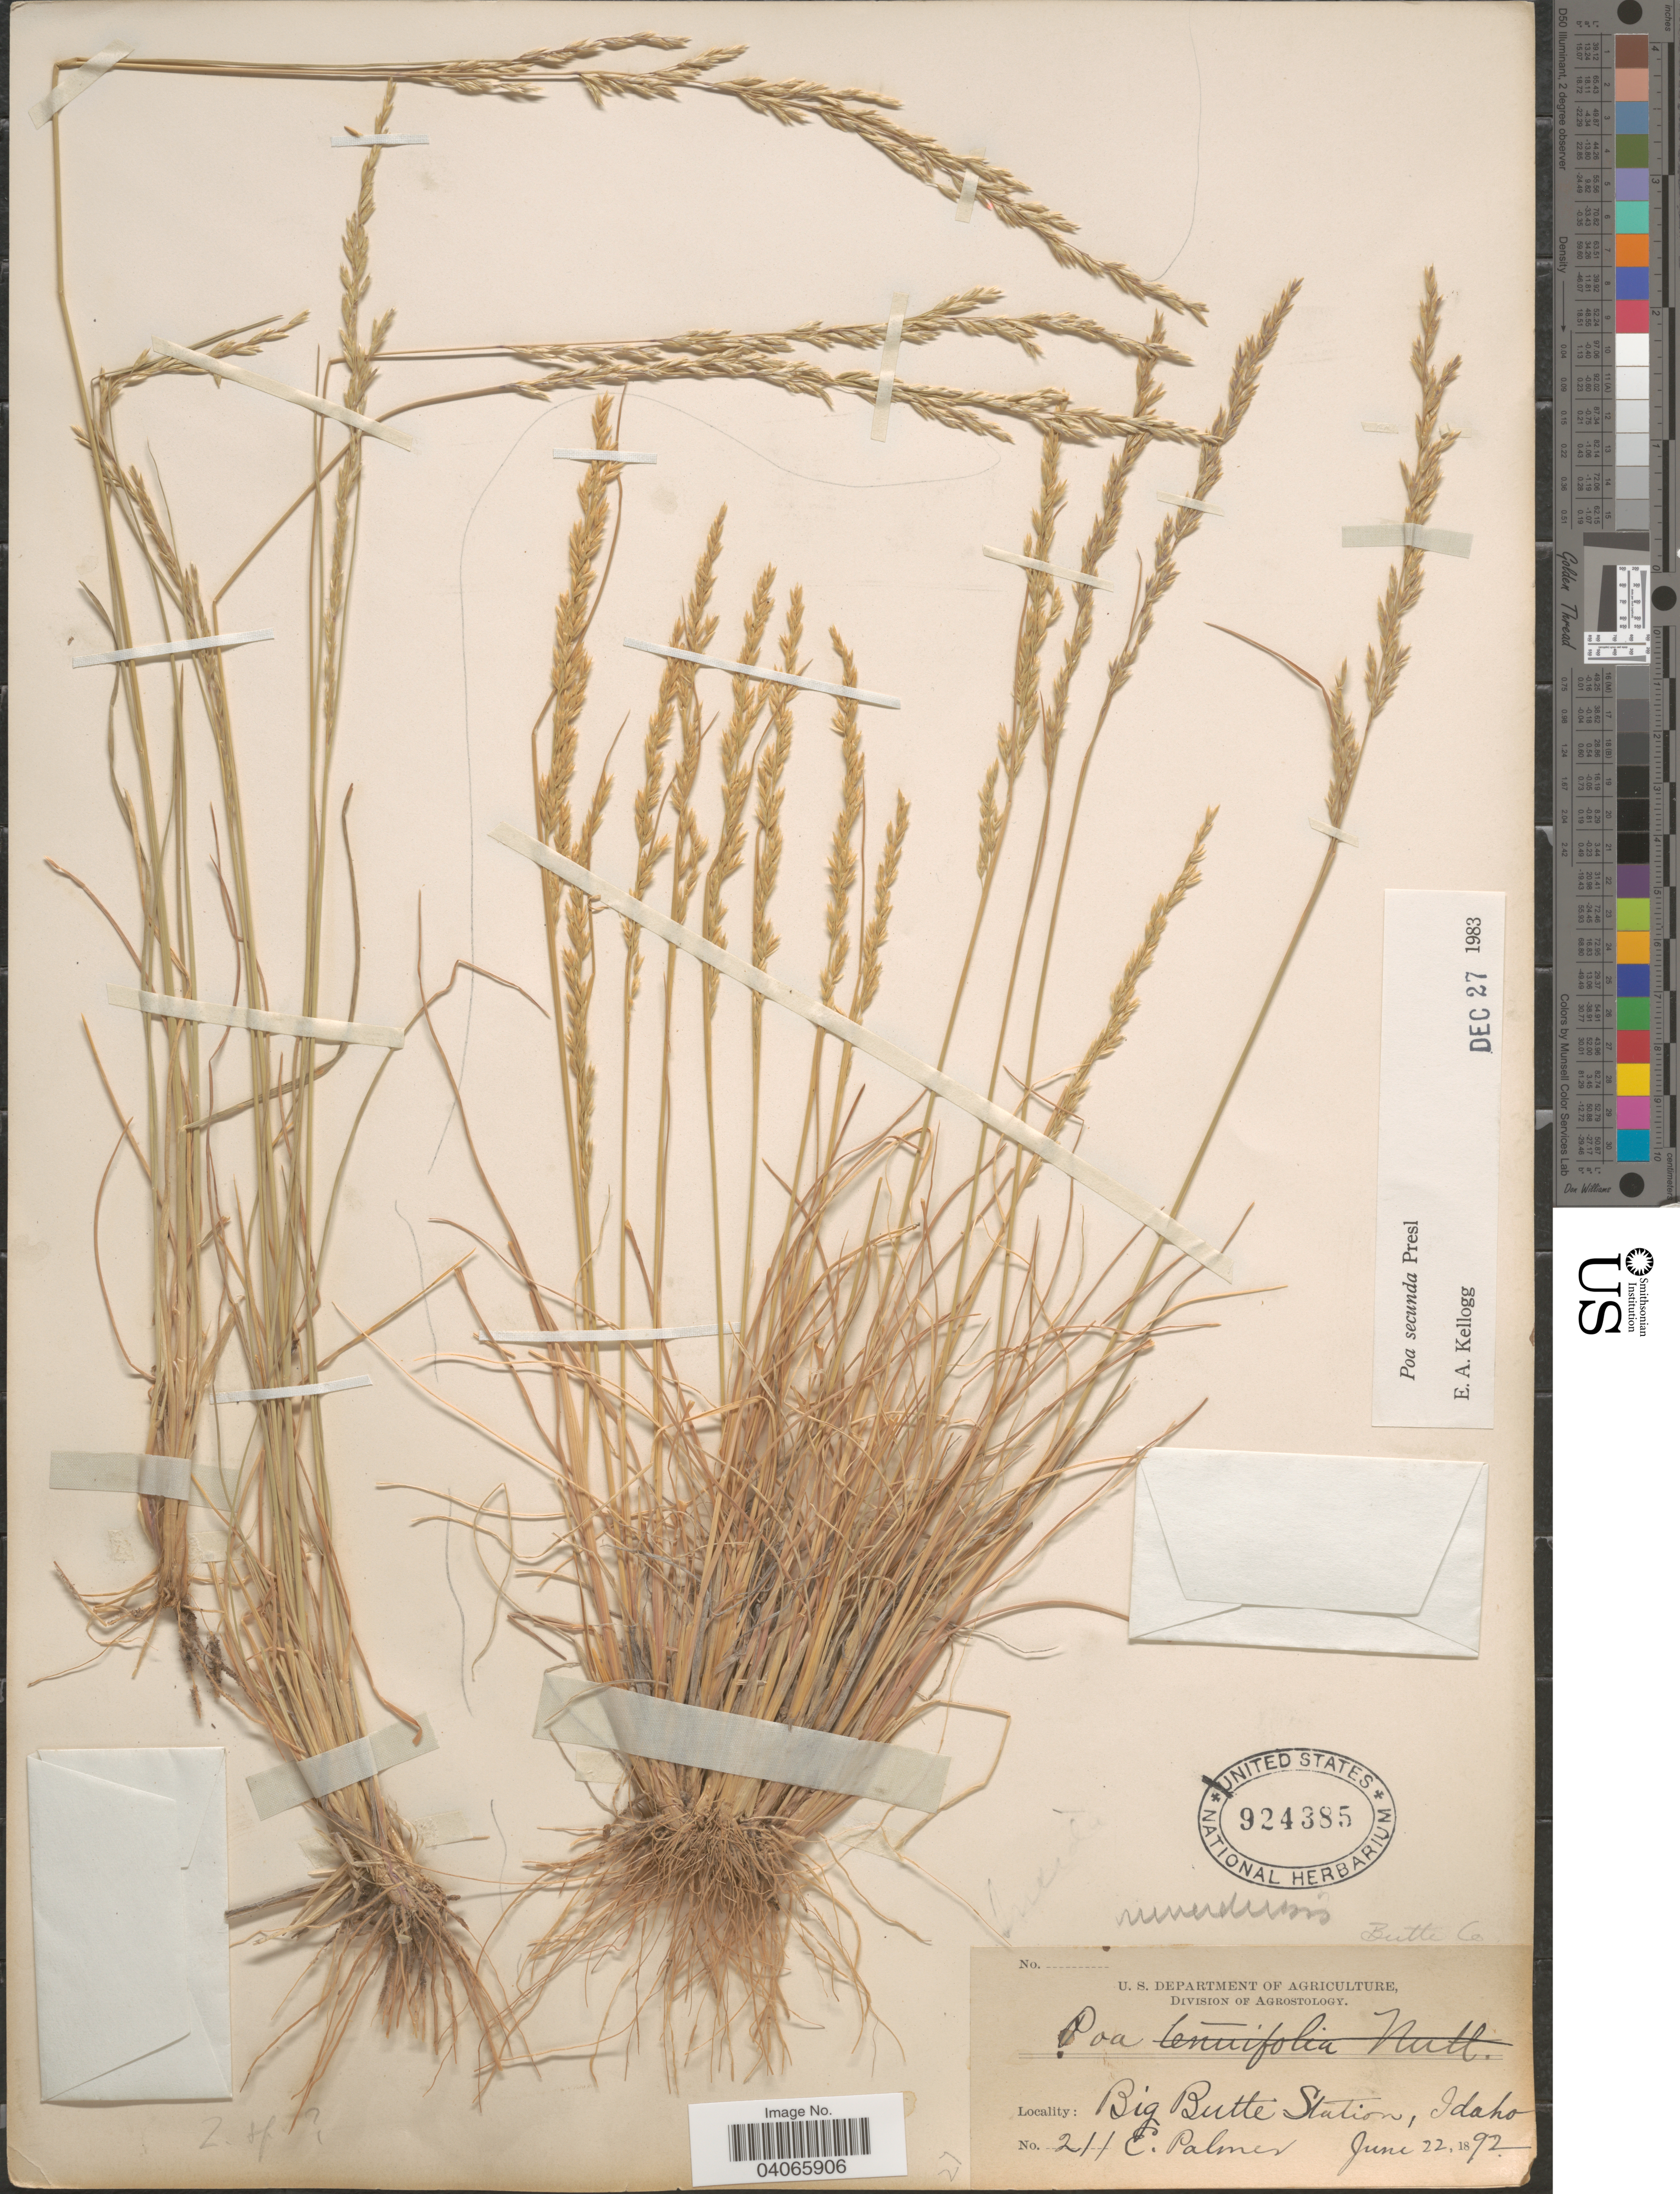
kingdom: Plantae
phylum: Tracheophyta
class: Liliopsida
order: Poales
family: Poaceae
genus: Poa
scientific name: Poa secunda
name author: J. Presl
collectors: E. Palmer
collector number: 211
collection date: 1892-06-22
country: United States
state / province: Idaho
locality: Butte Co. Big Butte Station.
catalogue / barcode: US 924385